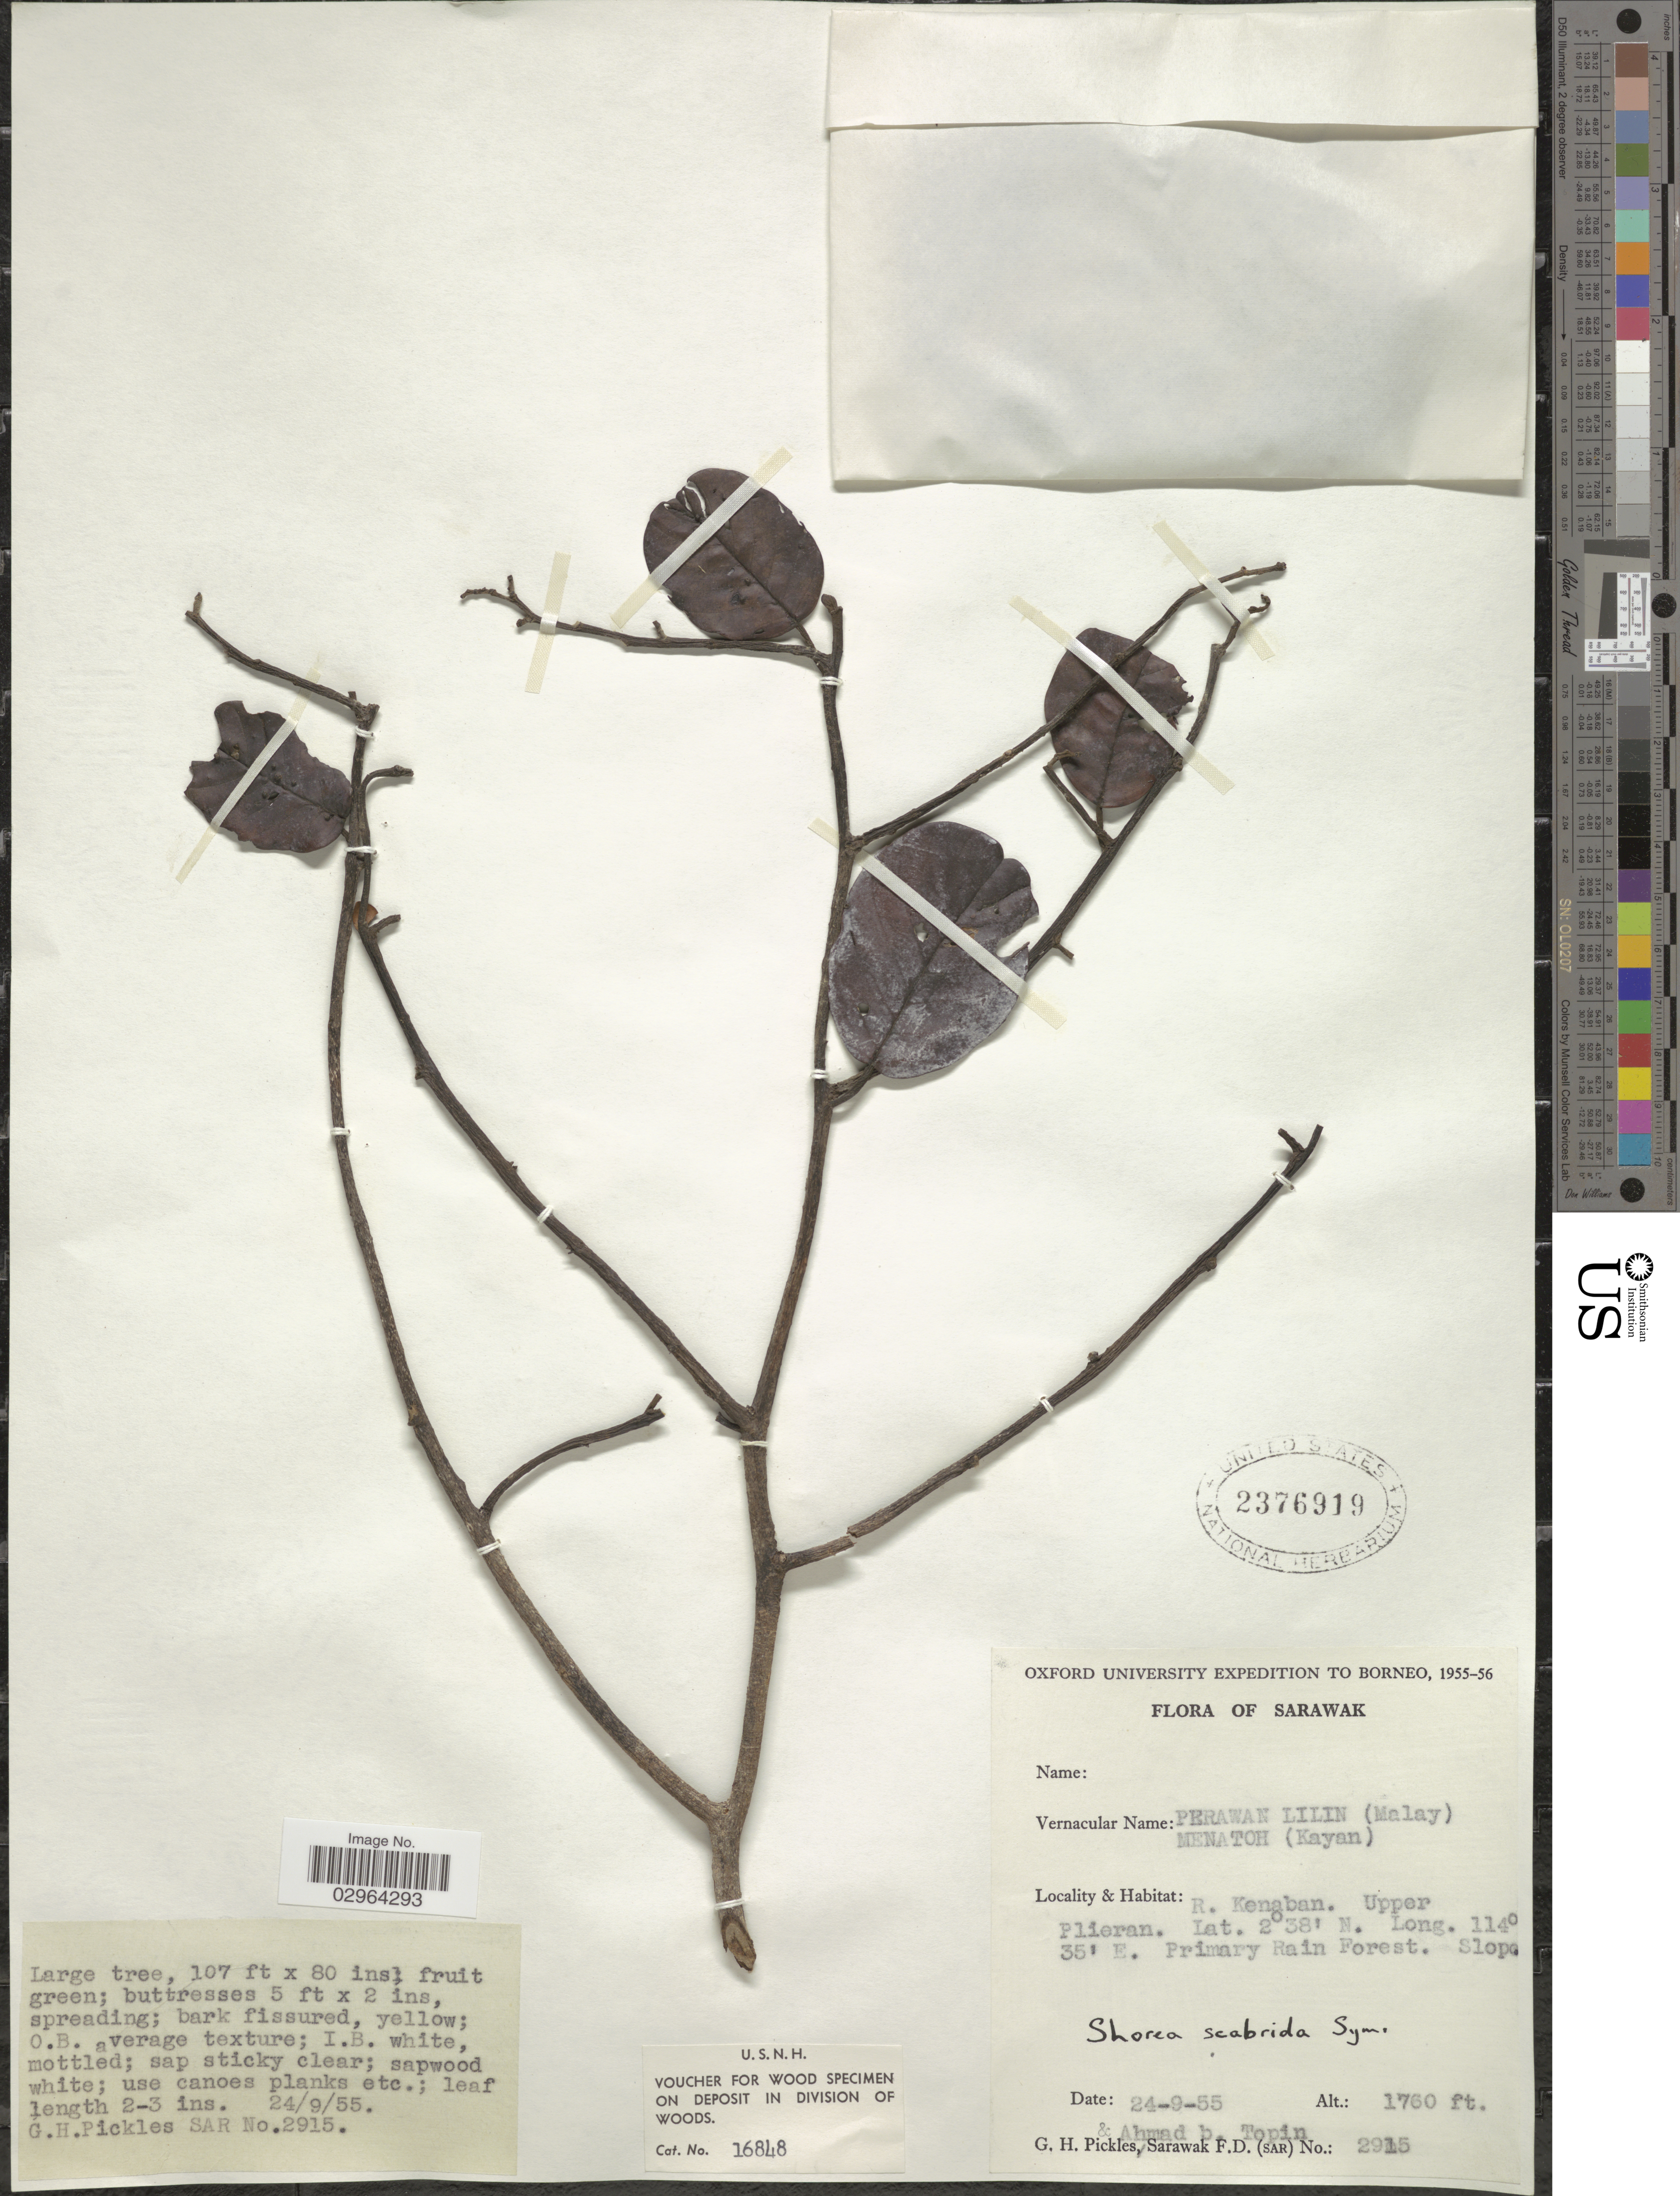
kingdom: Plantae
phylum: Tracheophyta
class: Magnoliopsida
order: Malvales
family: Dipterocarpaceae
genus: Rubroshorea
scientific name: Rubroshorea scabrida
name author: (Symington) P.S. Ashton & J. Heck.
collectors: G. Pickles & Ahmad bin Topin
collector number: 2915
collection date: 1955-09-24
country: Malaysia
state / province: Sarawak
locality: R. Kenaban. Upper Plieran. Borneo.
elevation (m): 536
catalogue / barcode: US 2376919